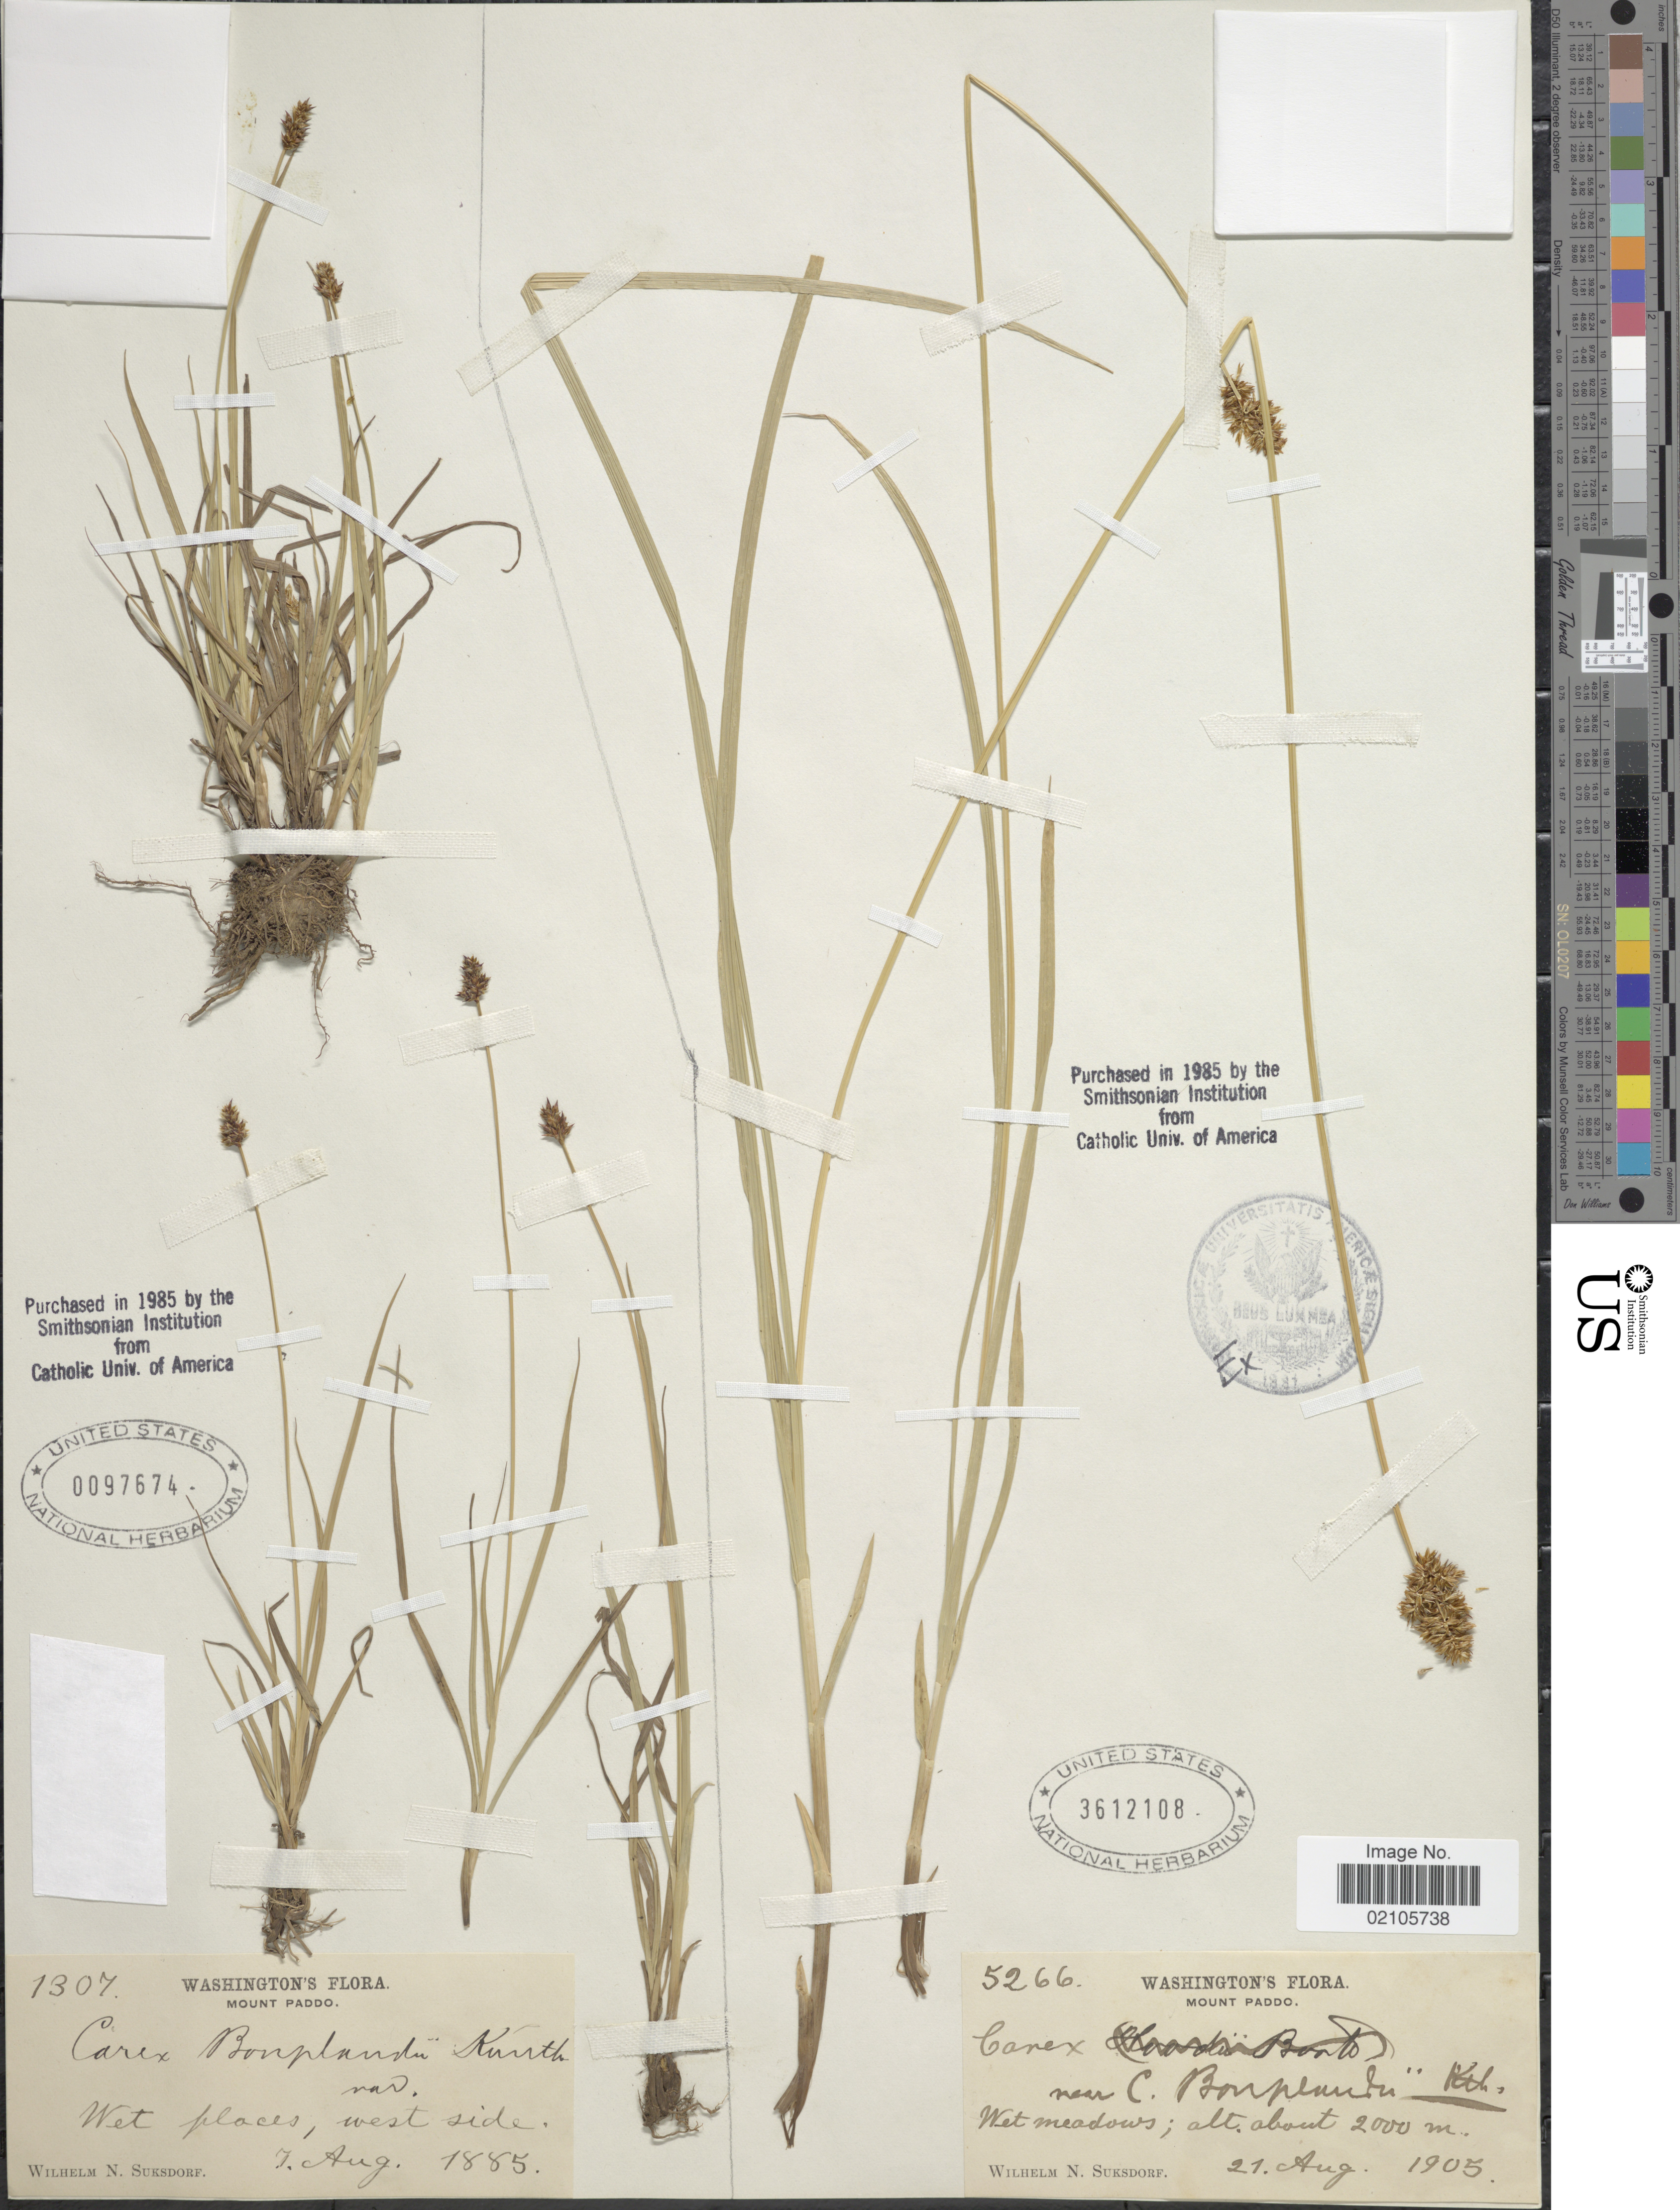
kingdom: Plantae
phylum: Tracheophyta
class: Liliopsida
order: Poales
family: Cyperaceae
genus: Carex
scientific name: Carex bonplandii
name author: Kunth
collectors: W. N. Suksdorf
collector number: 5266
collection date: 1905-08-21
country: United States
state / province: Washington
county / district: Skamania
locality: Mount Paddo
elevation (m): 2000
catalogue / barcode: US 3612108-2